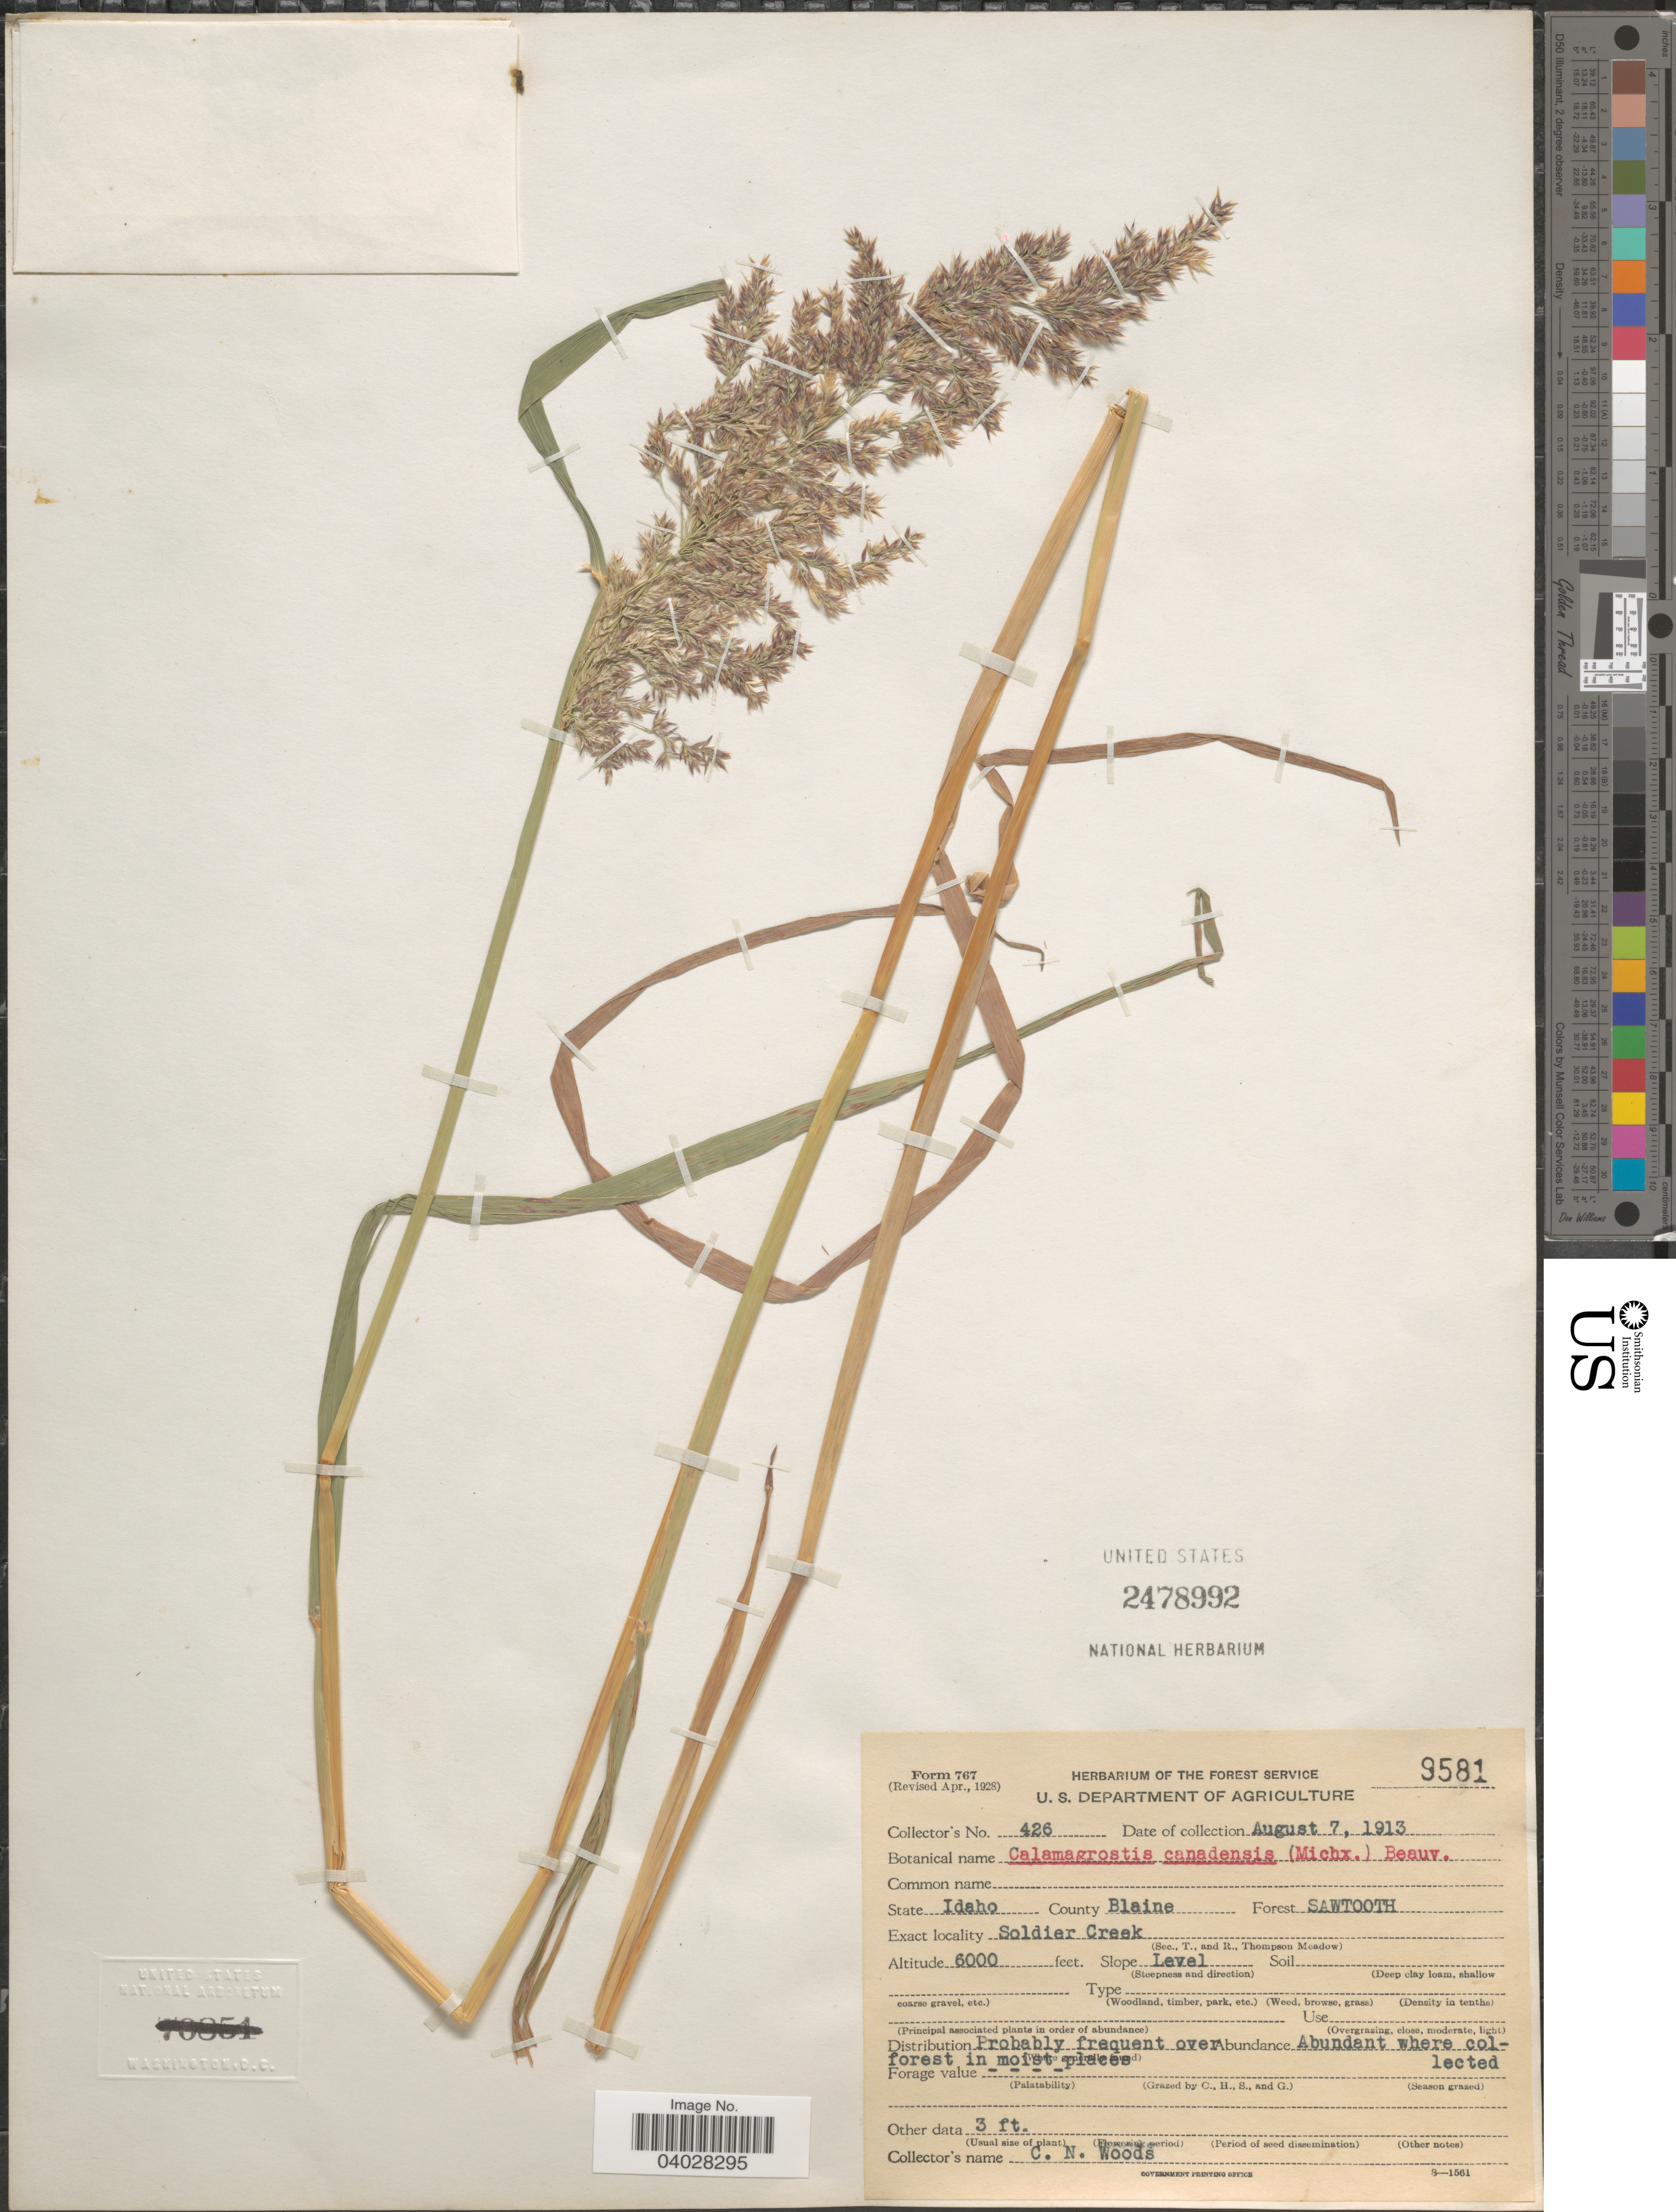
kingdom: Plantae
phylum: Tracheophyta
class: Liliopsida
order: Poales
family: Poaceae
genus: Calamagrostis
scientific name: Calamagrostis canadensis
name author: (Michx.) P. Beauv.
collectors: C. Woods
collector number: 426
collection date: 1913-08-07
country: United States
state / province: Idaho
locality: County Blaine. Forest Sawtooth. Soldier Creek.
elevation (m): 1829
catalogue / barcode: US 2478992